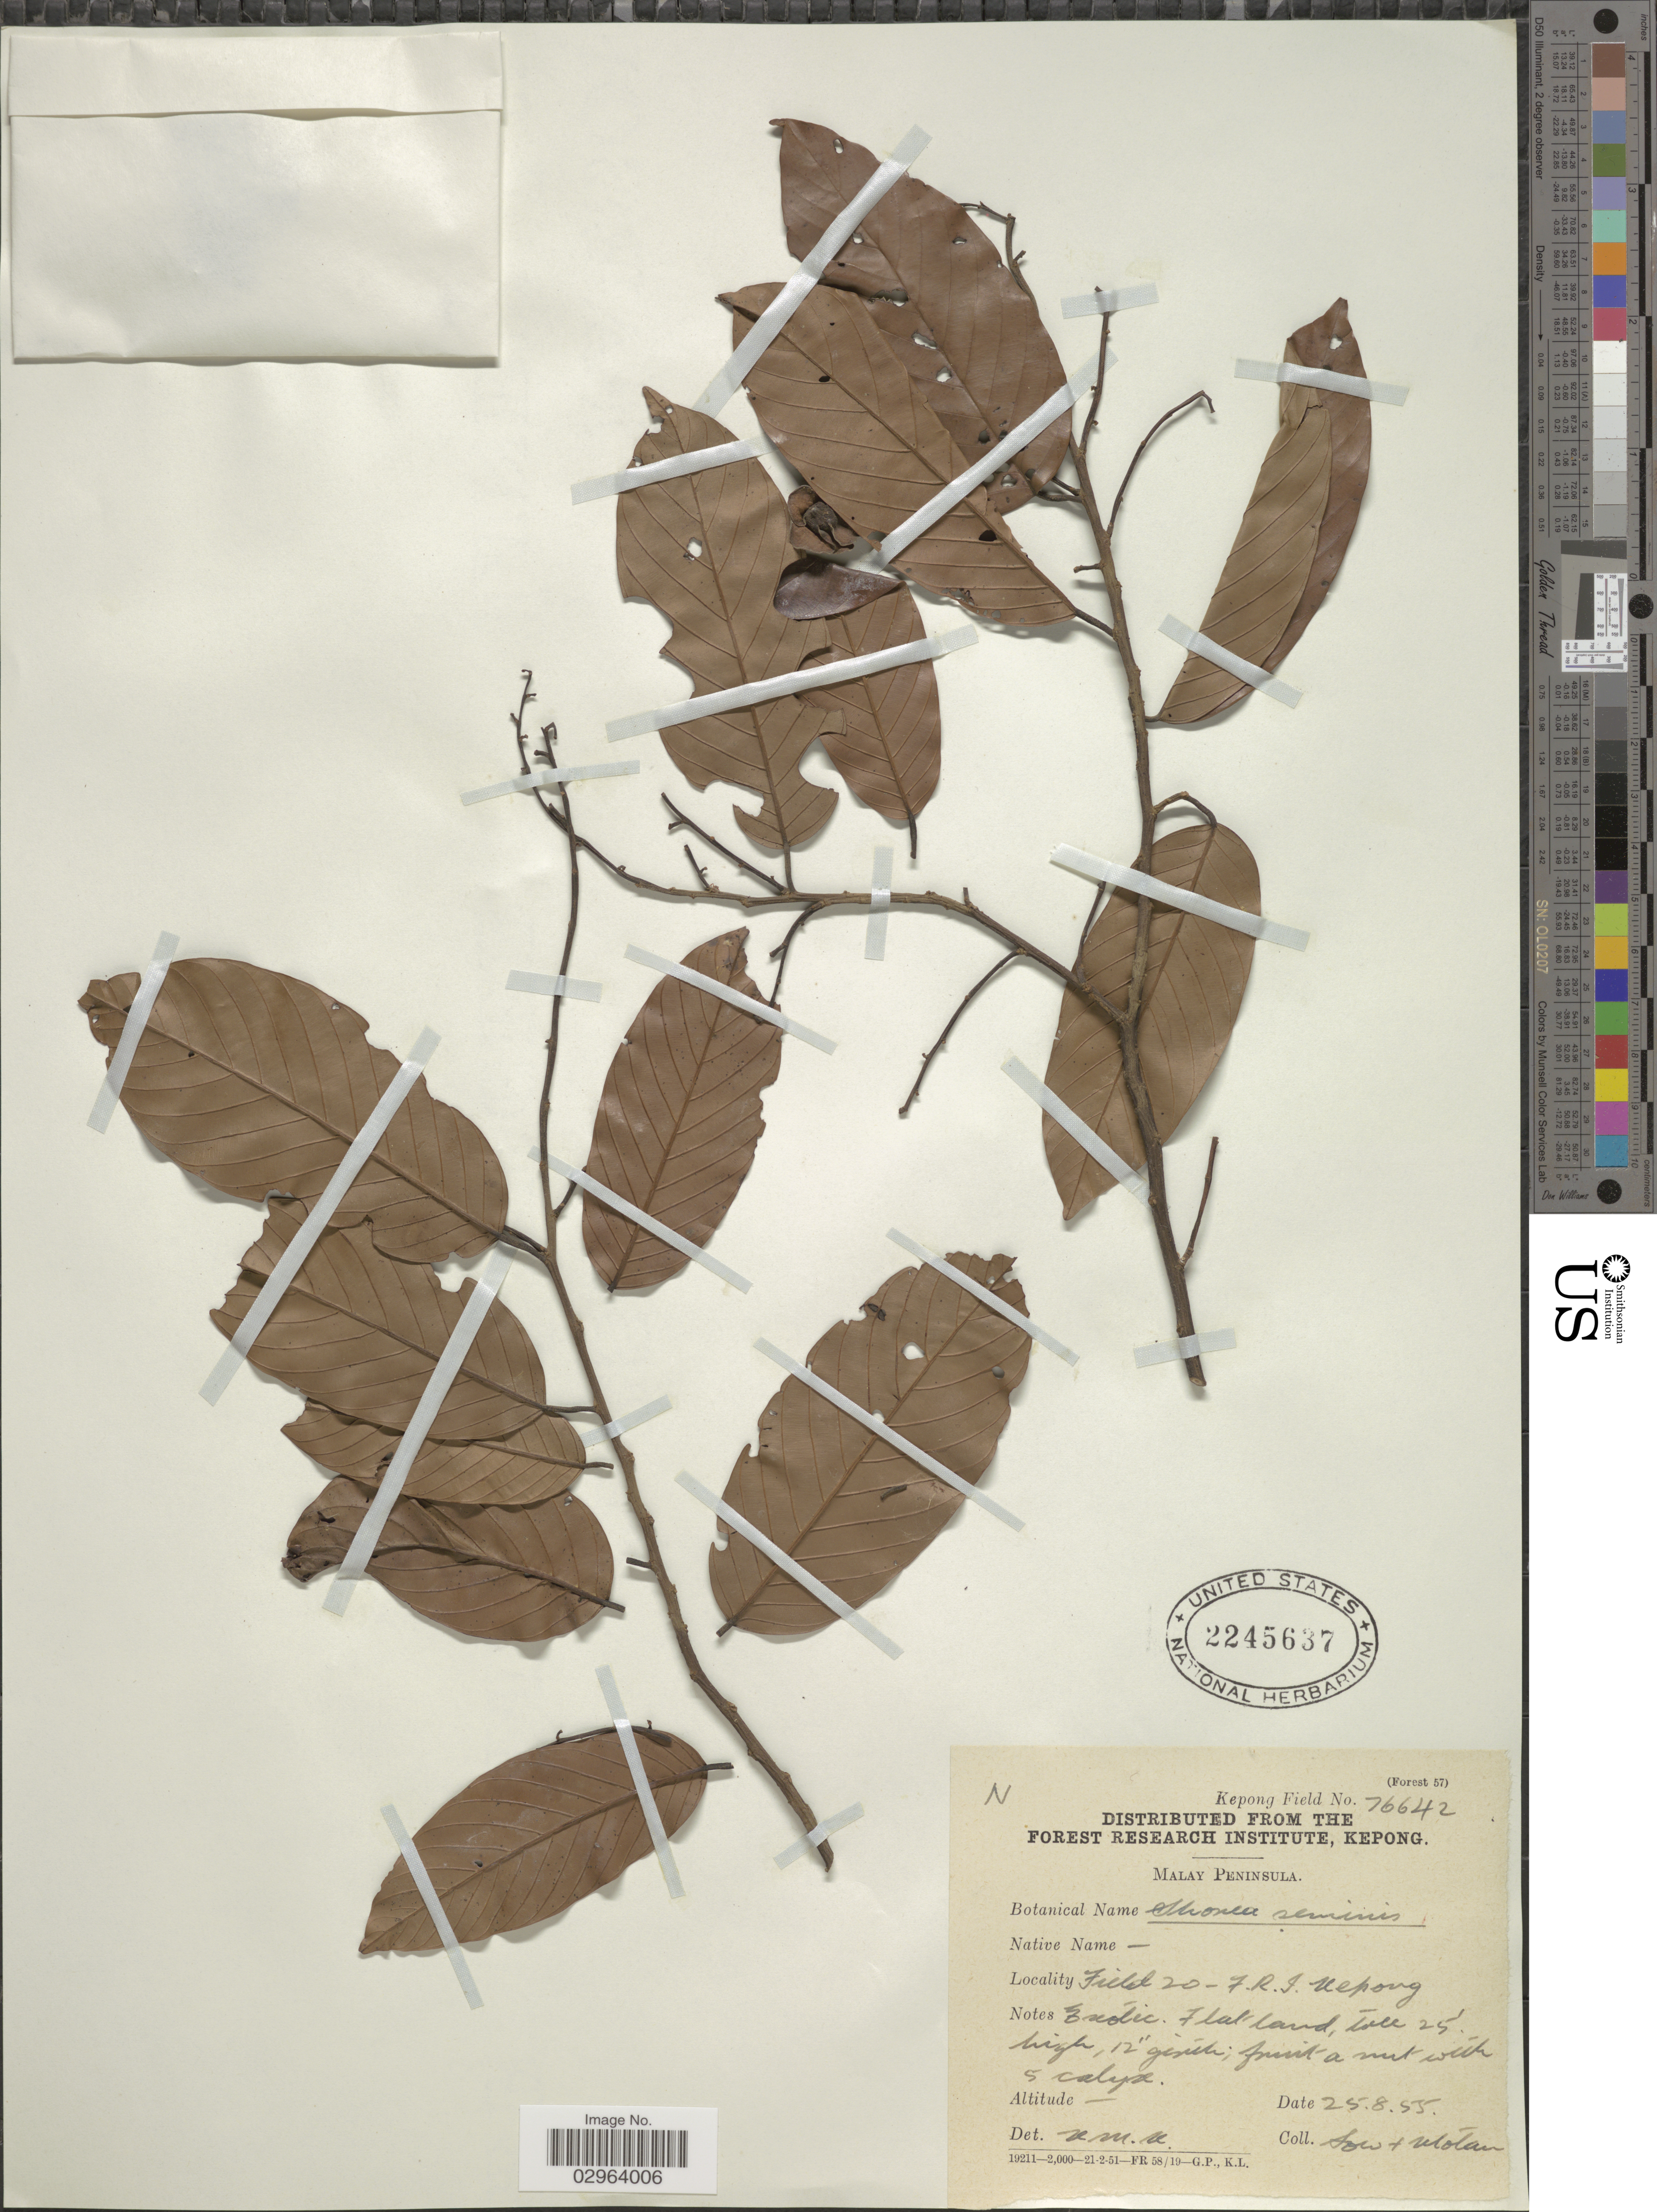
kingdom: Plantae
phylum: Tracheophyta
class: Magnoliopsida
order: Malvales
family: Dipterocarpaceae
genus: Shorea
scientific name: Shorea seminis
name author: (de Vriese) Slooten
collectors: -. Sow & -. Motan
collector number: Kepong Field 76642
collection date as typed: Transcribed d/m/y: 25/8/55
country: Malaysia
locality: Malay Peninsula. Field 20- F.R.I. Kepong.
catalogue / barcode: US 2245637